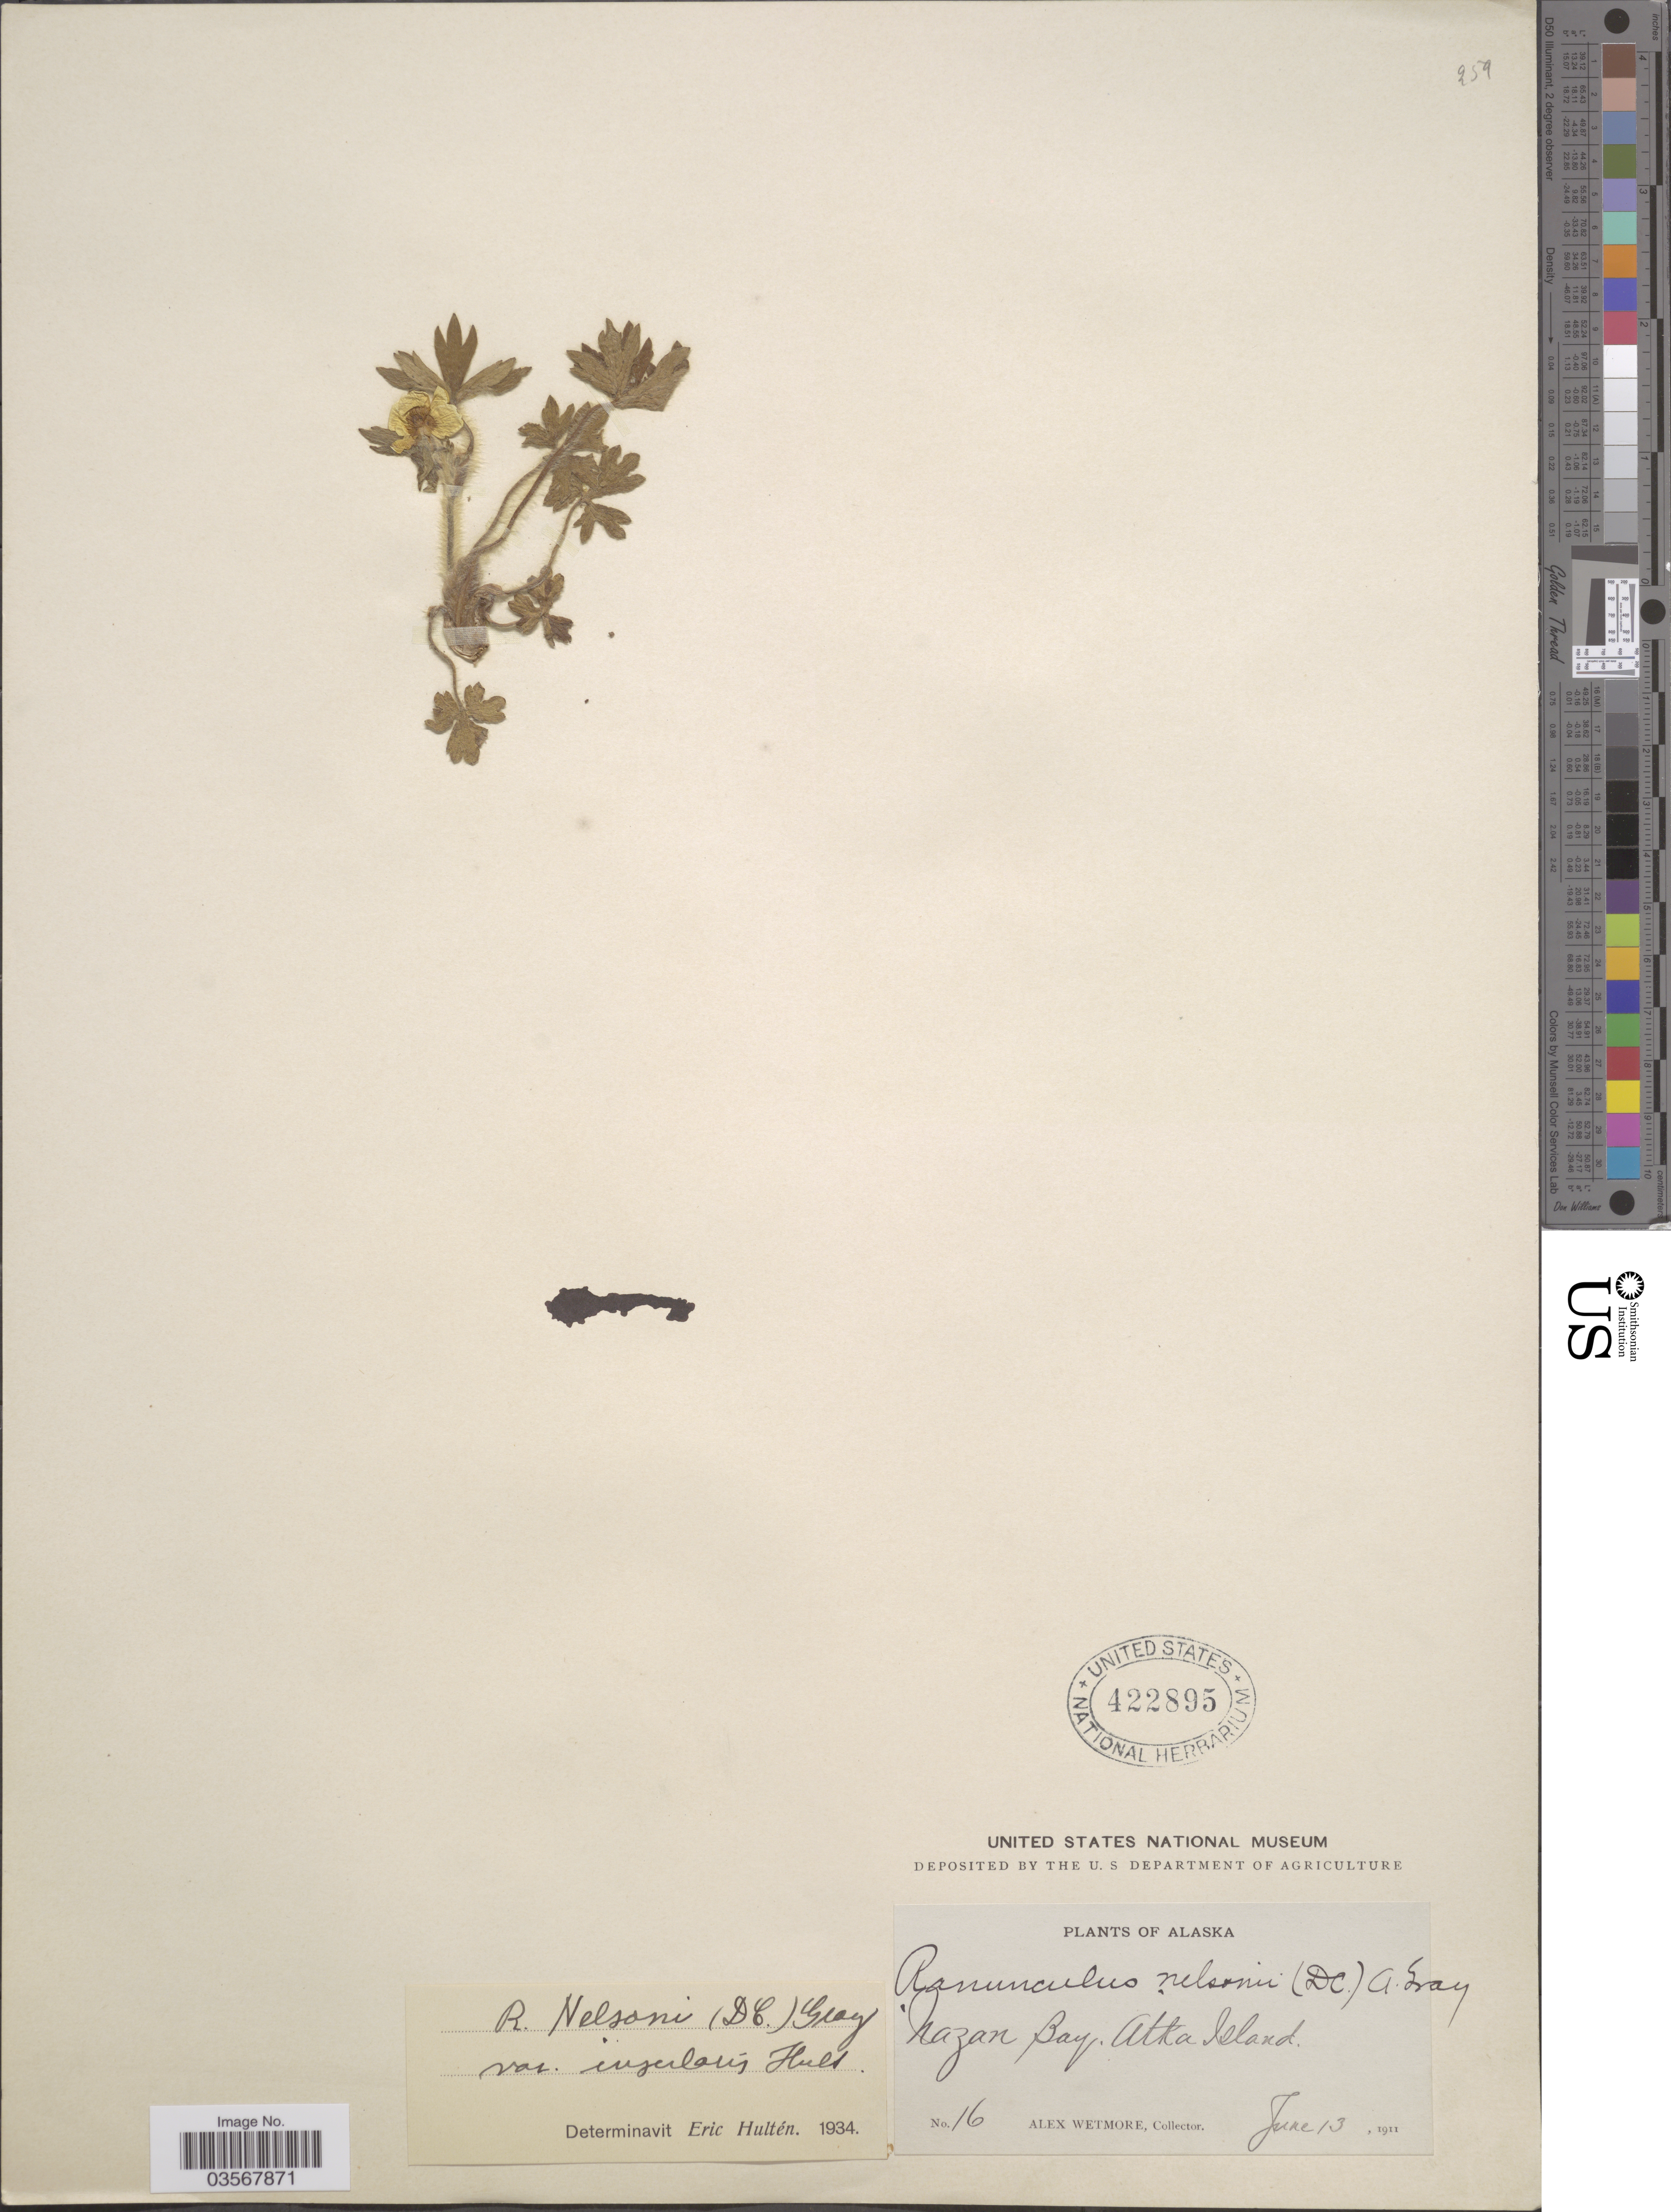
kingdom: Plantae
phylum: Tracheophyta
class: Magnoliopsida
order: Ranunculales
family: Ranunculaceae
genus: Ranunculus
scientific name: Ranunculus occidentalis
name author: Nutt.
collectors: A. Wetmore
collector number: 16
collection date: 1911-06-13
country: United States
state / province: Alaska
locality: Nazan Bay. Atka Island.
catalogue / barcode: US 422895